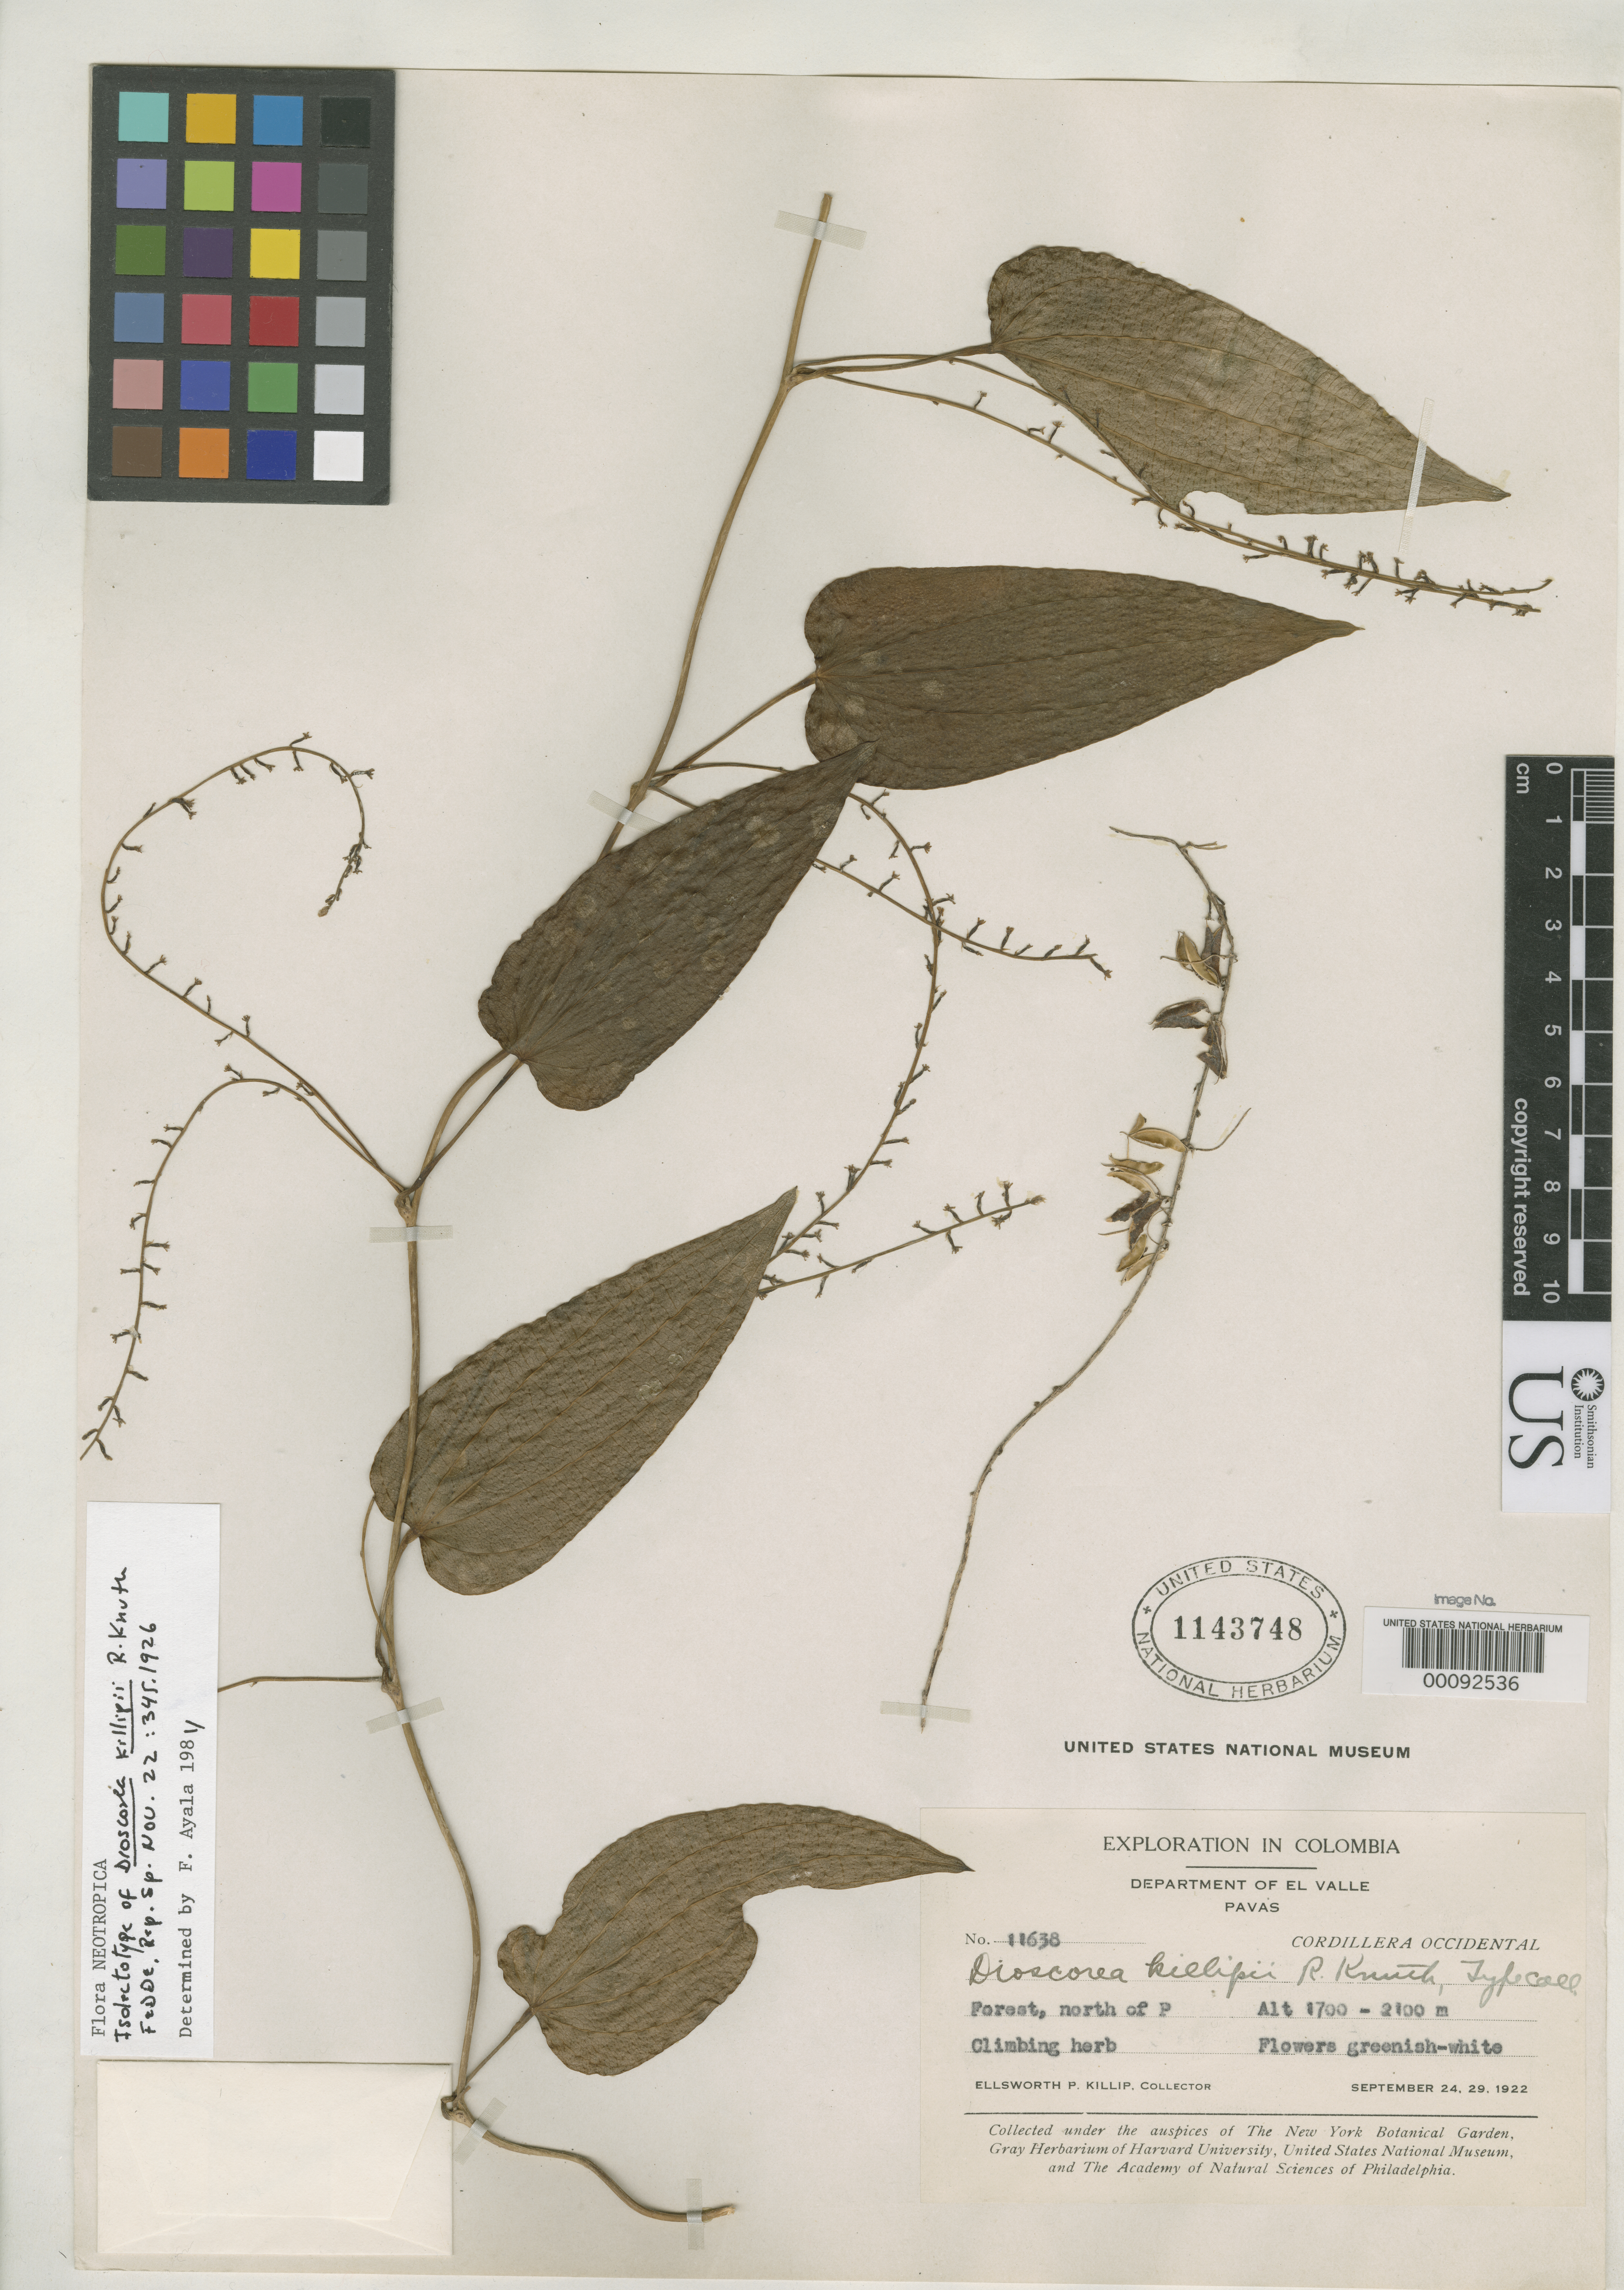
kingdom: Plantae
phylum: Tracheophyta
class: Liliopsida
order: Dioscoreales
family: Dioscoreaceae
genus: Dioscorea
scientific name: Dioscorea killipii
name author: R. Knuth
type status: Isolectotype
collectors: E. P. Killip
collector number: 11638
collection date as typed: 24 Sep 1922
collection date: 1922-09-24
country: Colombia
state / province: Valle del Cauca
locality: Pavas.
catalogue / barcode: US 1143748